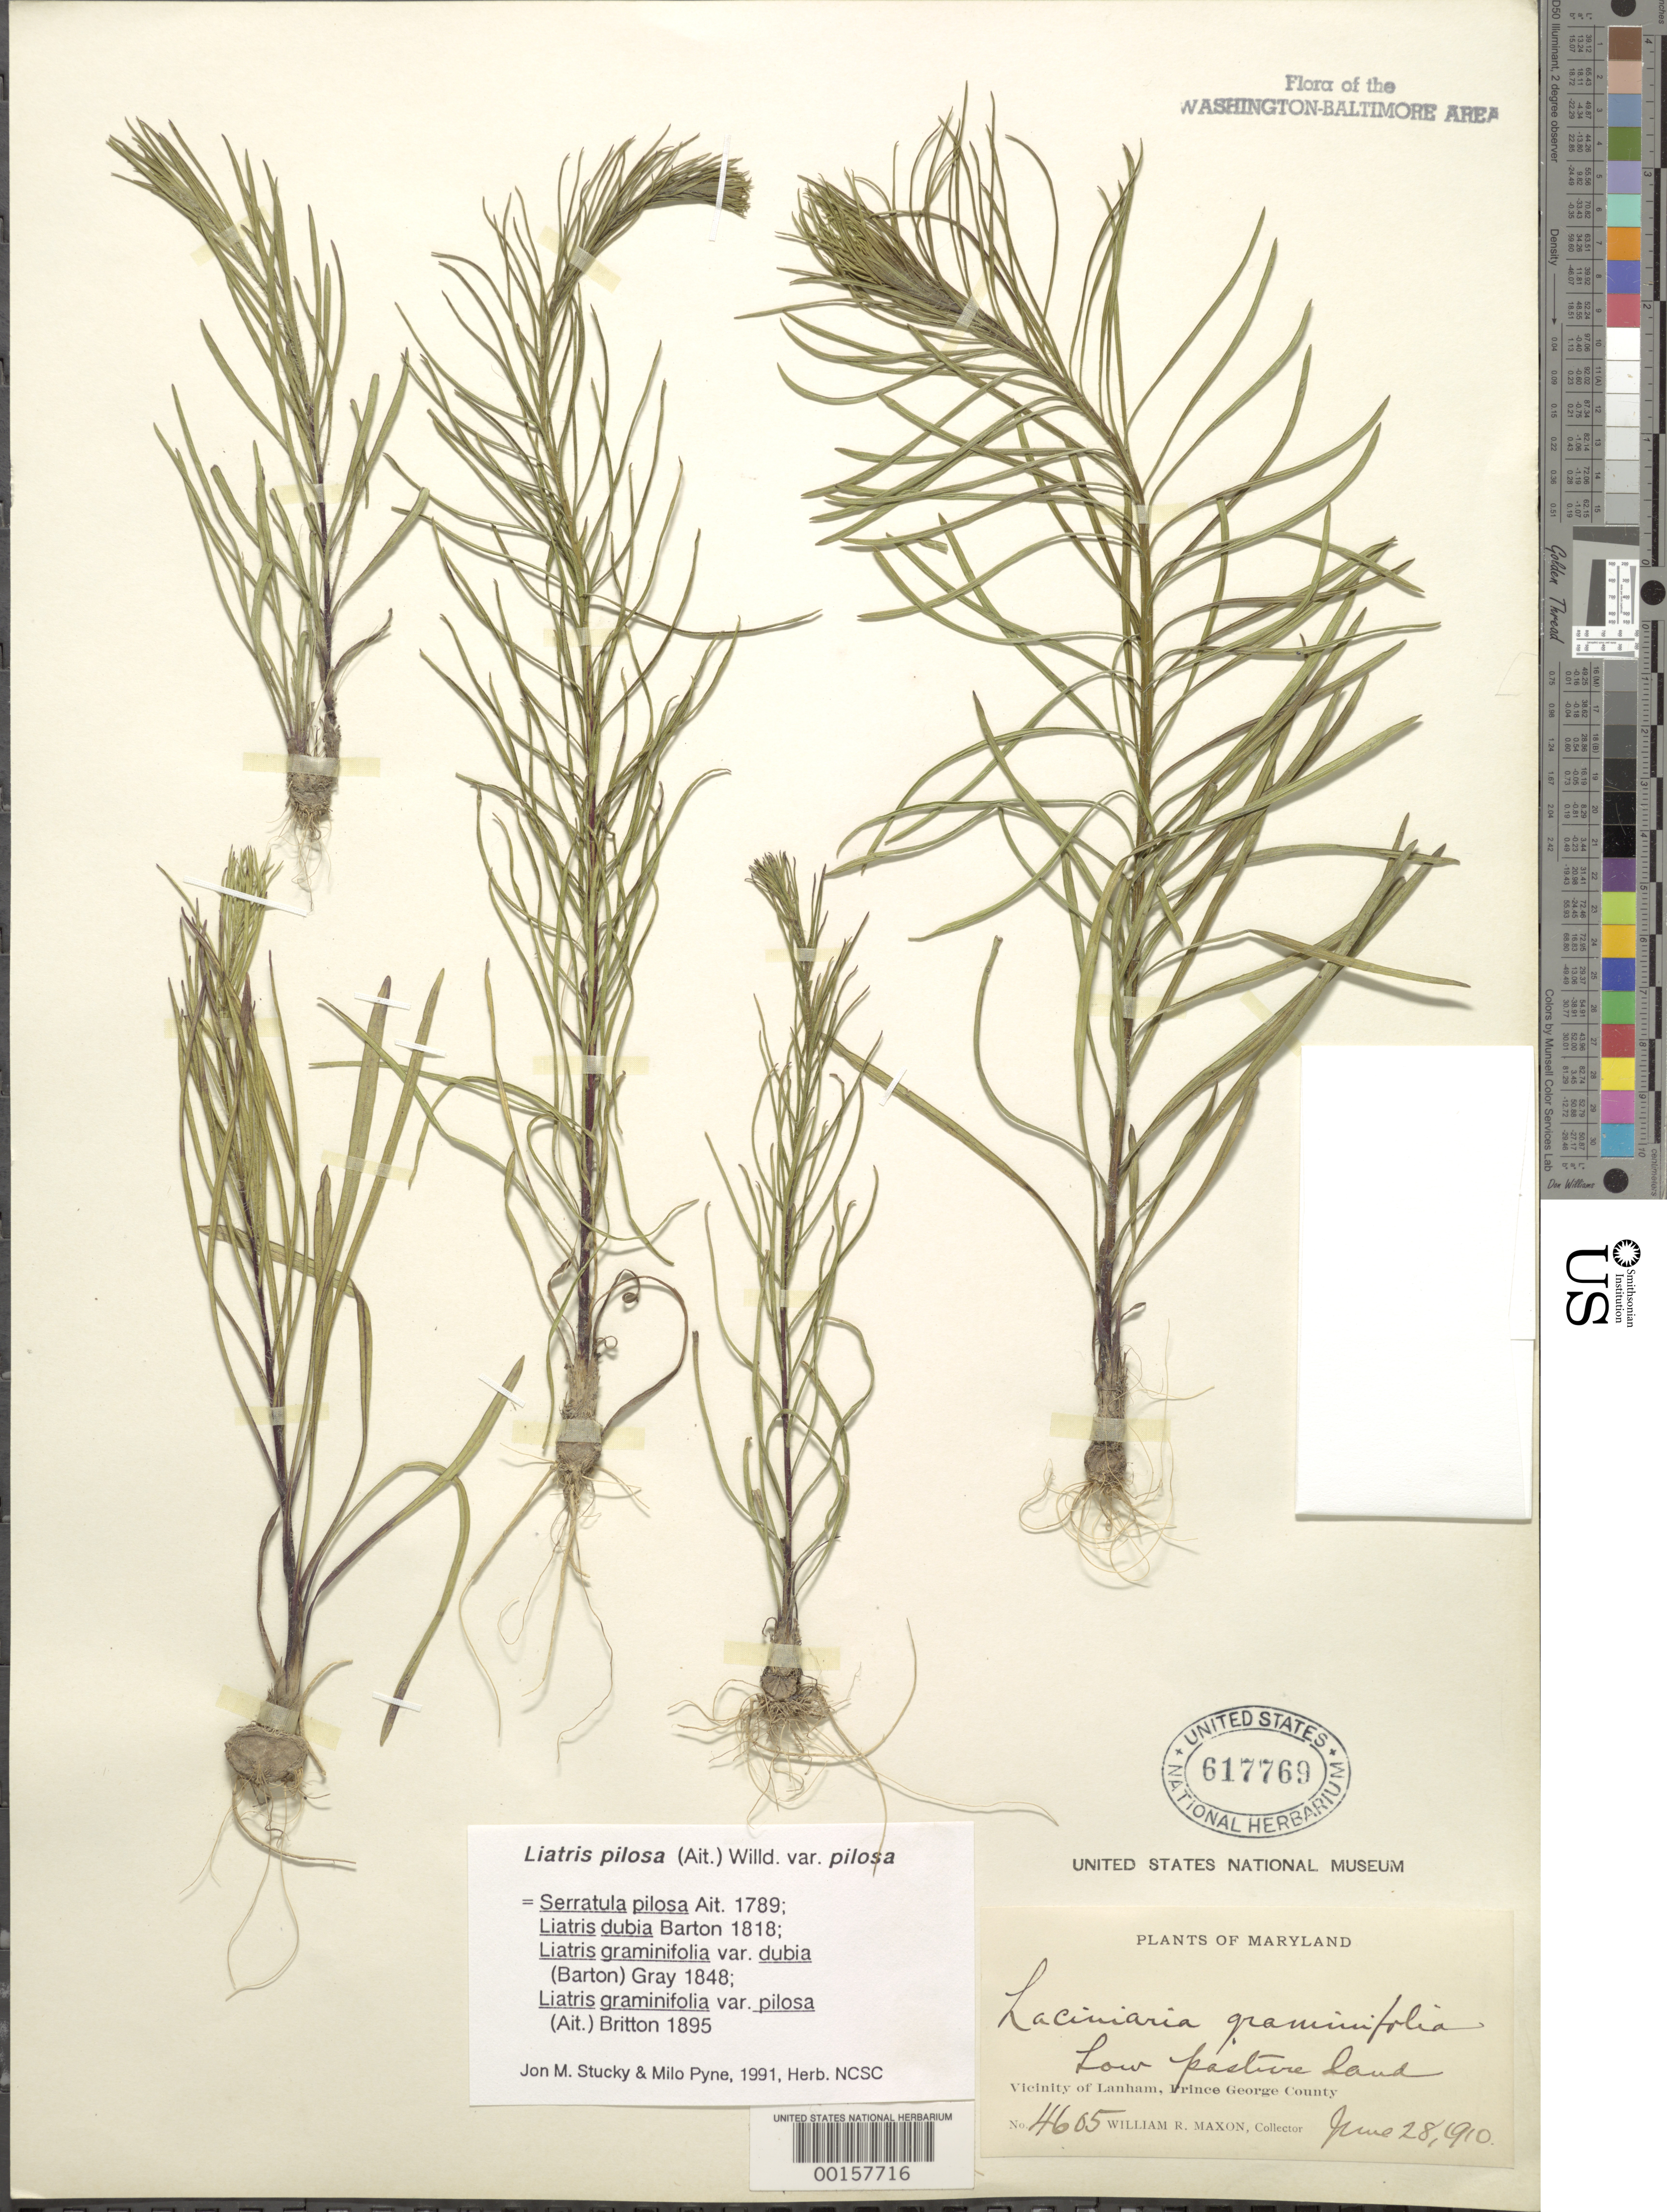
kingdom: Plantae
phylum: Tracheophyta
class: Magnoliopsida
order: Asterales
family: Asteraceae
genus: Liatris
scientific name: Liatris pilosa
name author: (Aiton) Willd.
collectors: W. R. Maxon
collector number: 4605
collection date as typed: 28 Jun 1910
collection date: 1910-06-28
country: United States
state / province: Maryland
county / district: Prince George's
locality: Lanham vicinity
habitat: Low pasture land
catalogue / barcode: US 617769